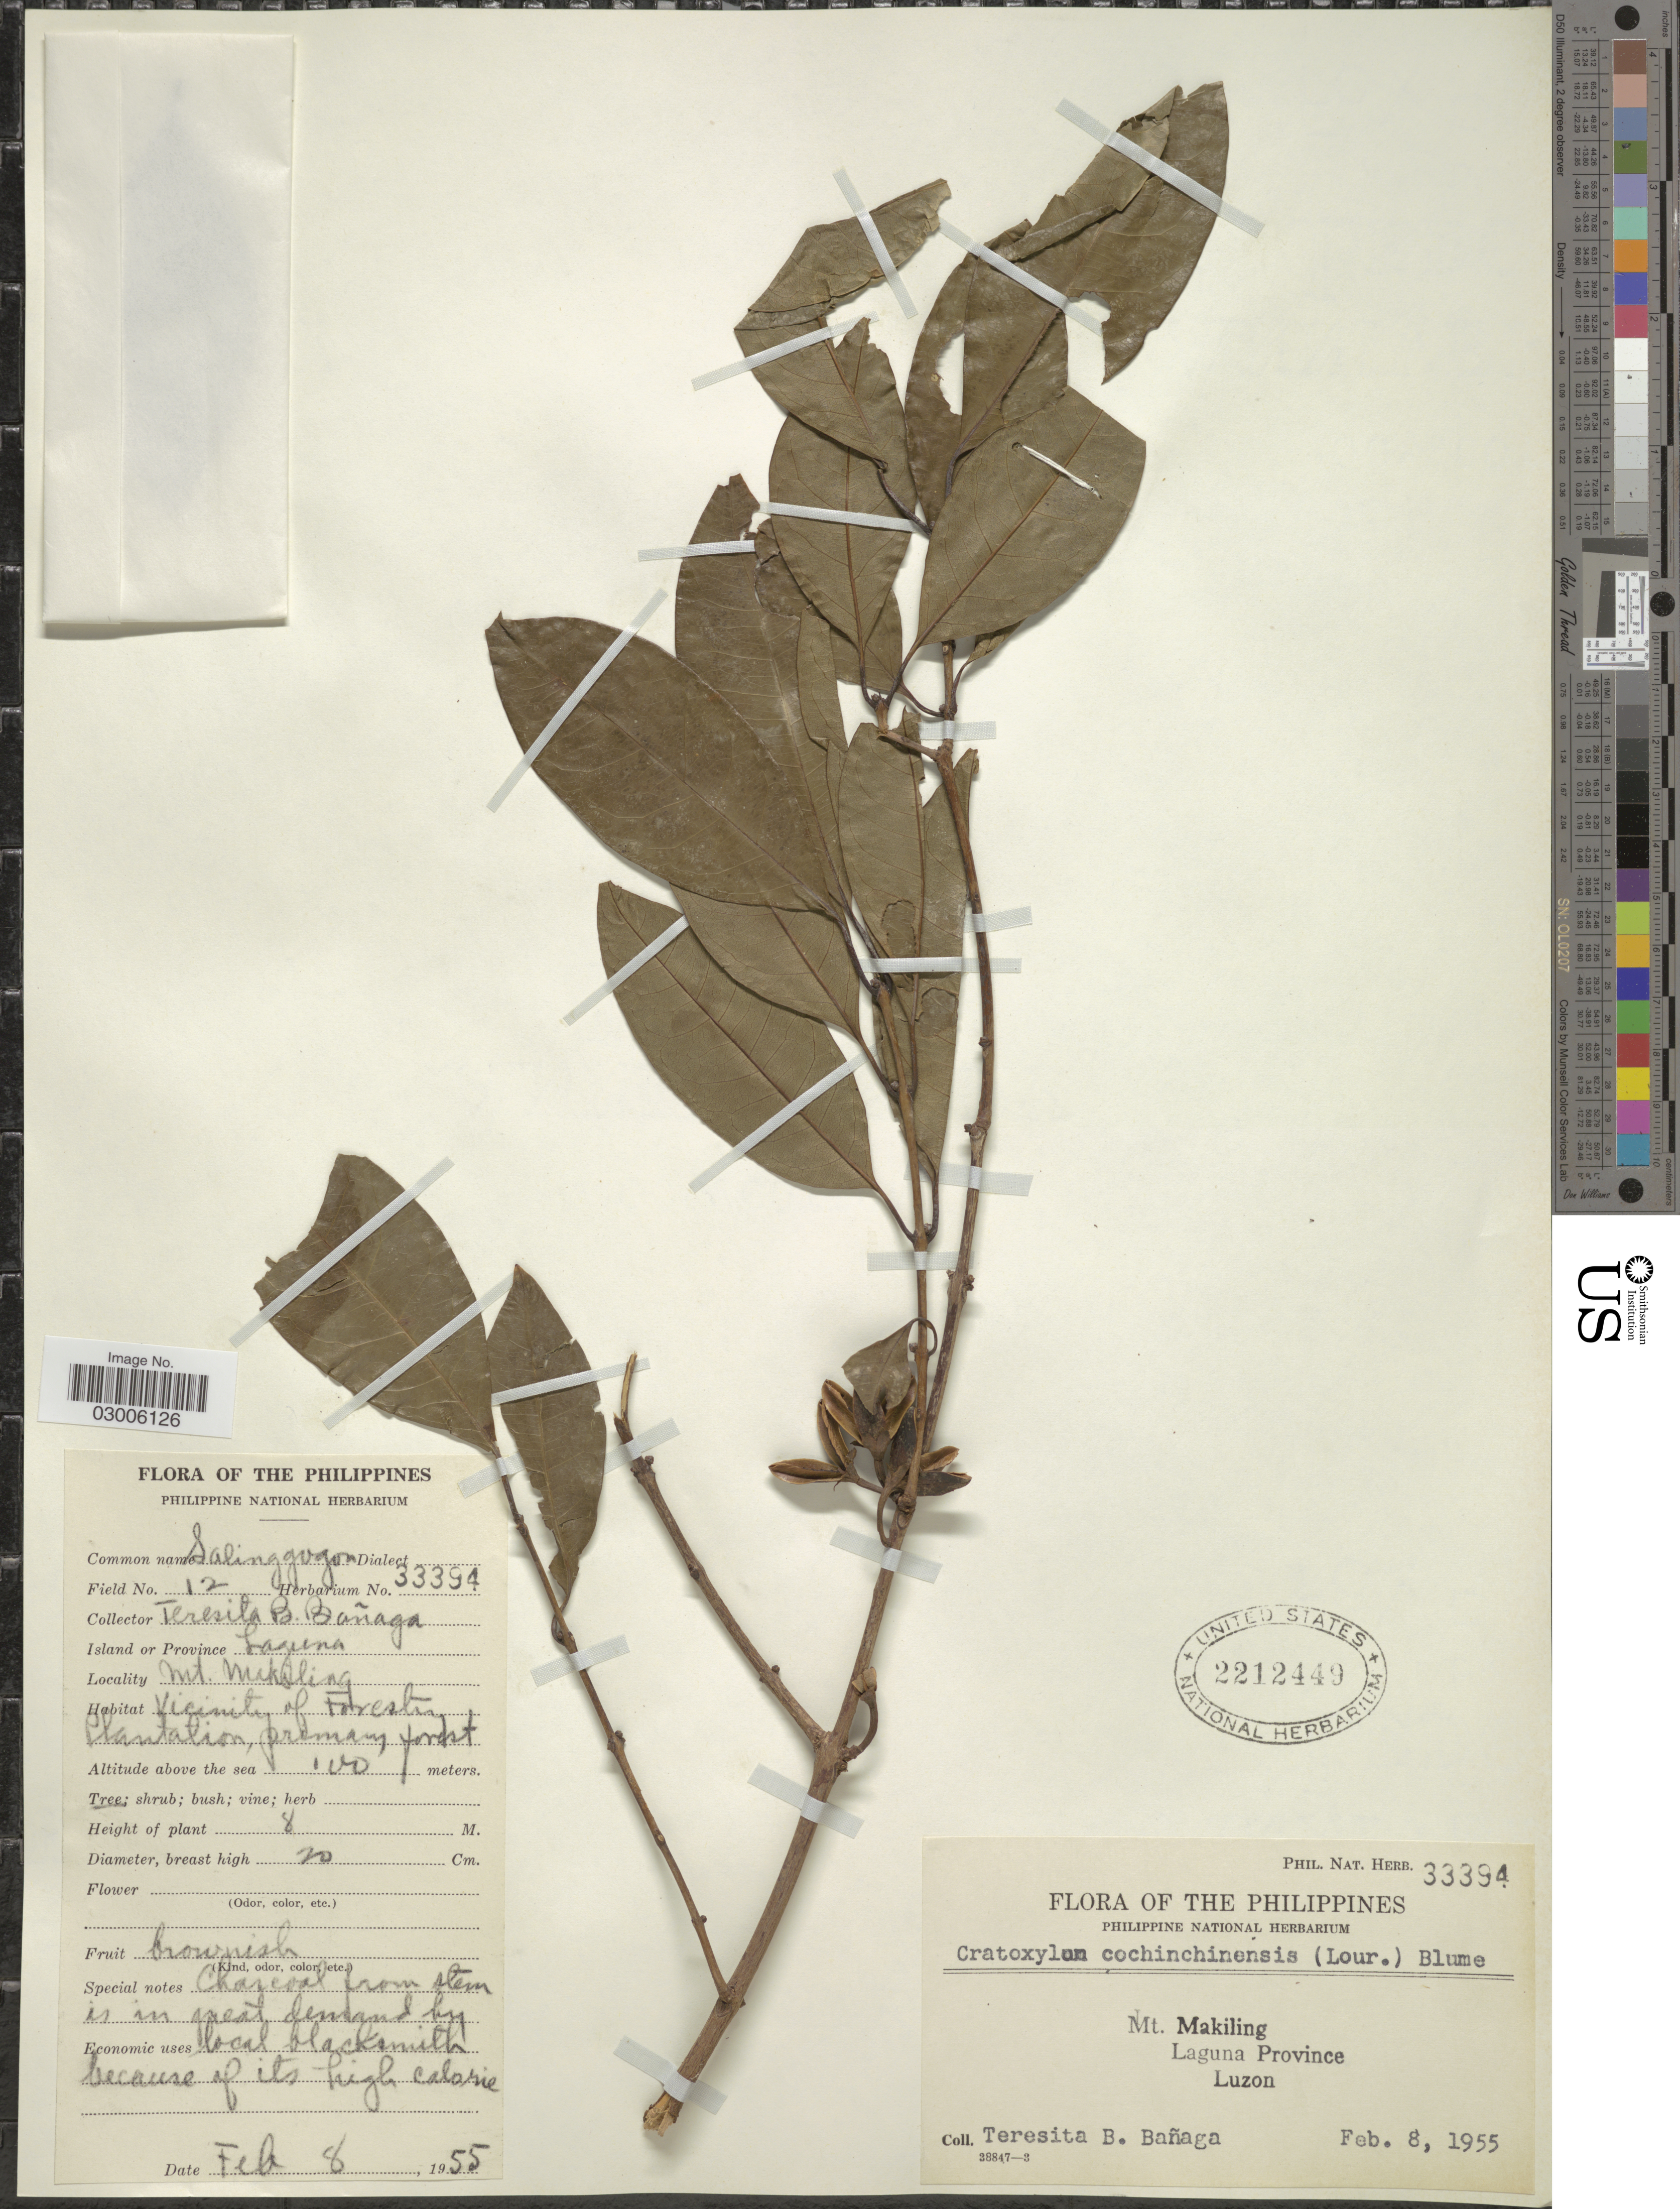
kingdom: Plantae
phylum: Tracheophyta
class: Magnoliopsida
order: Malpighiales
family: Hypericaceae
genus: Cratoxylum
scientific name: Cratoxylum cochinchinense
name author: (Lour.) Blume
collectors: T. Banaga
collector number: Phil. Nat. Herb. 33394/ 12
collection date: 1955-02-08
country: Philippines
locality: Mt. Makiling. Laguna Province. Luzon. Vicinity of Forestry Plantation.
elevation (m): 100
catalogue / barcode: US 2212449